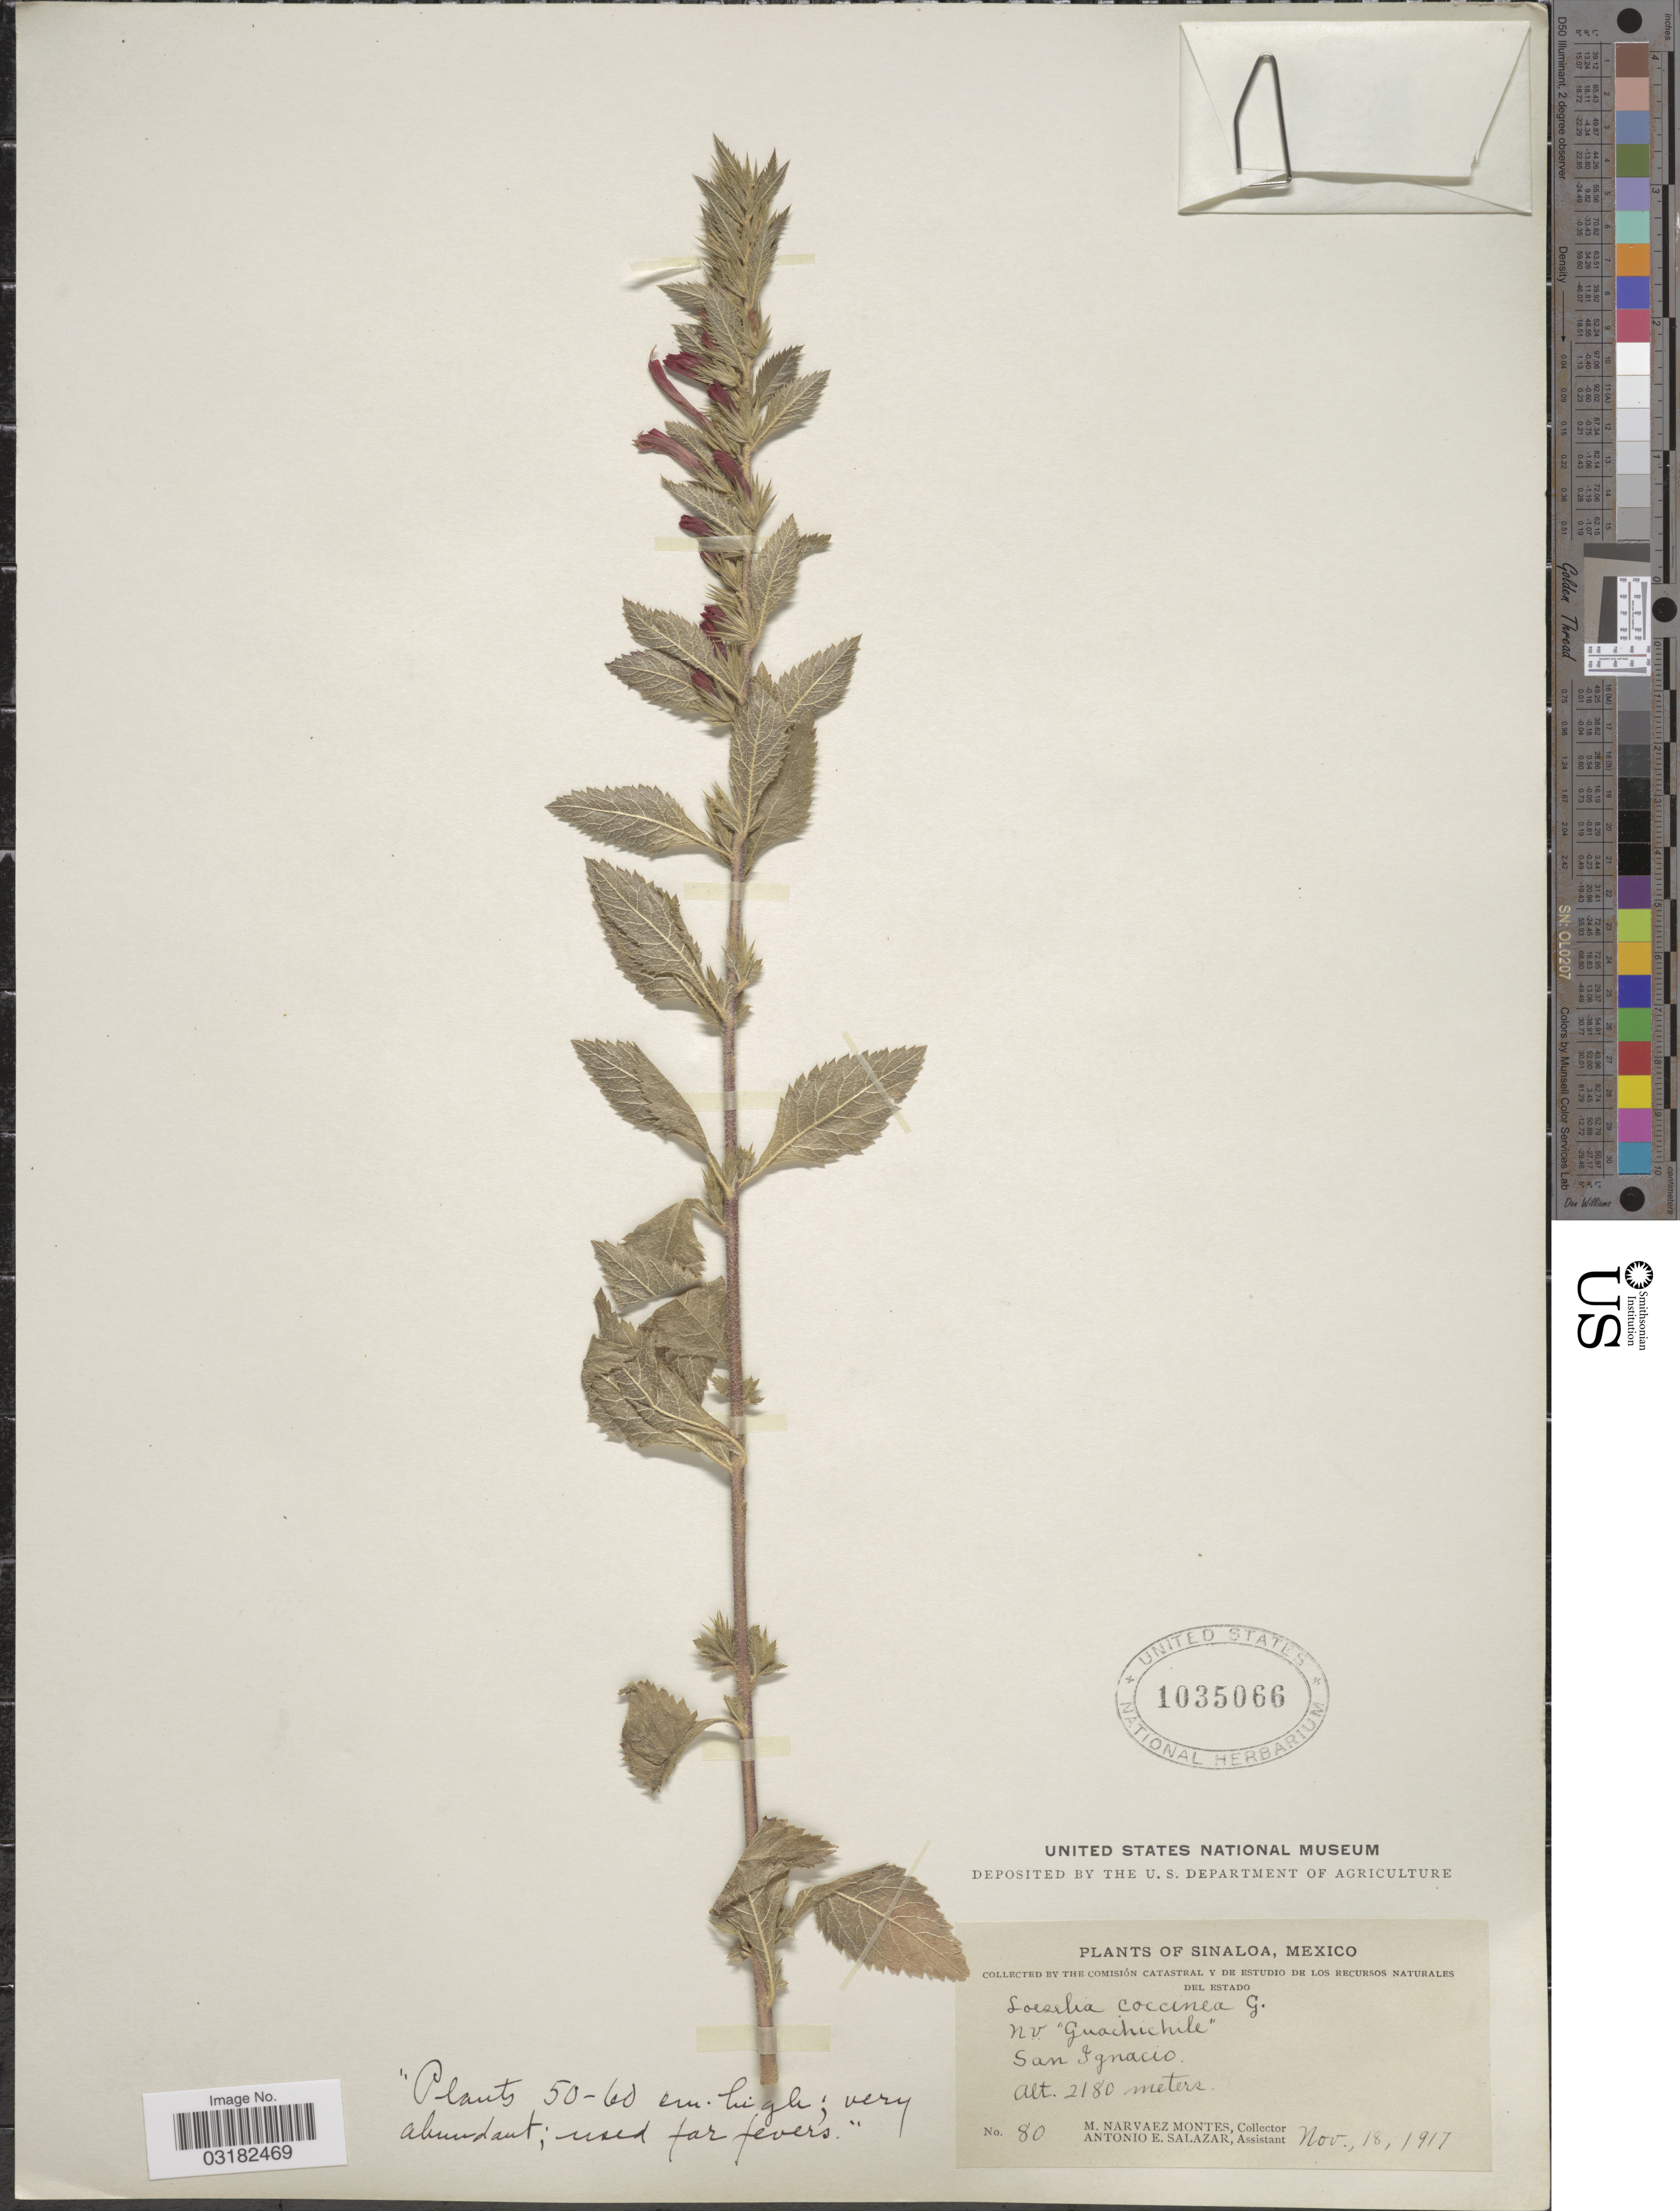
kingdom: Plantae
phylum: Tracheophyta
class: Magnoliopsida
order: Ericales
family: Polemoniaceae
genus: Loeselia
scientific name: Loeselia mexicana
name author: (Lam.) Brand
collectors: M. Narvaez-Montes & A. E. Salazar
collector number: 80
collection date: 1917-11-18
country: Mexico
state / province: Sinaloa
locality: San Ignacio.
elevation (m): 2180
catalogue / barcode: US 1035066